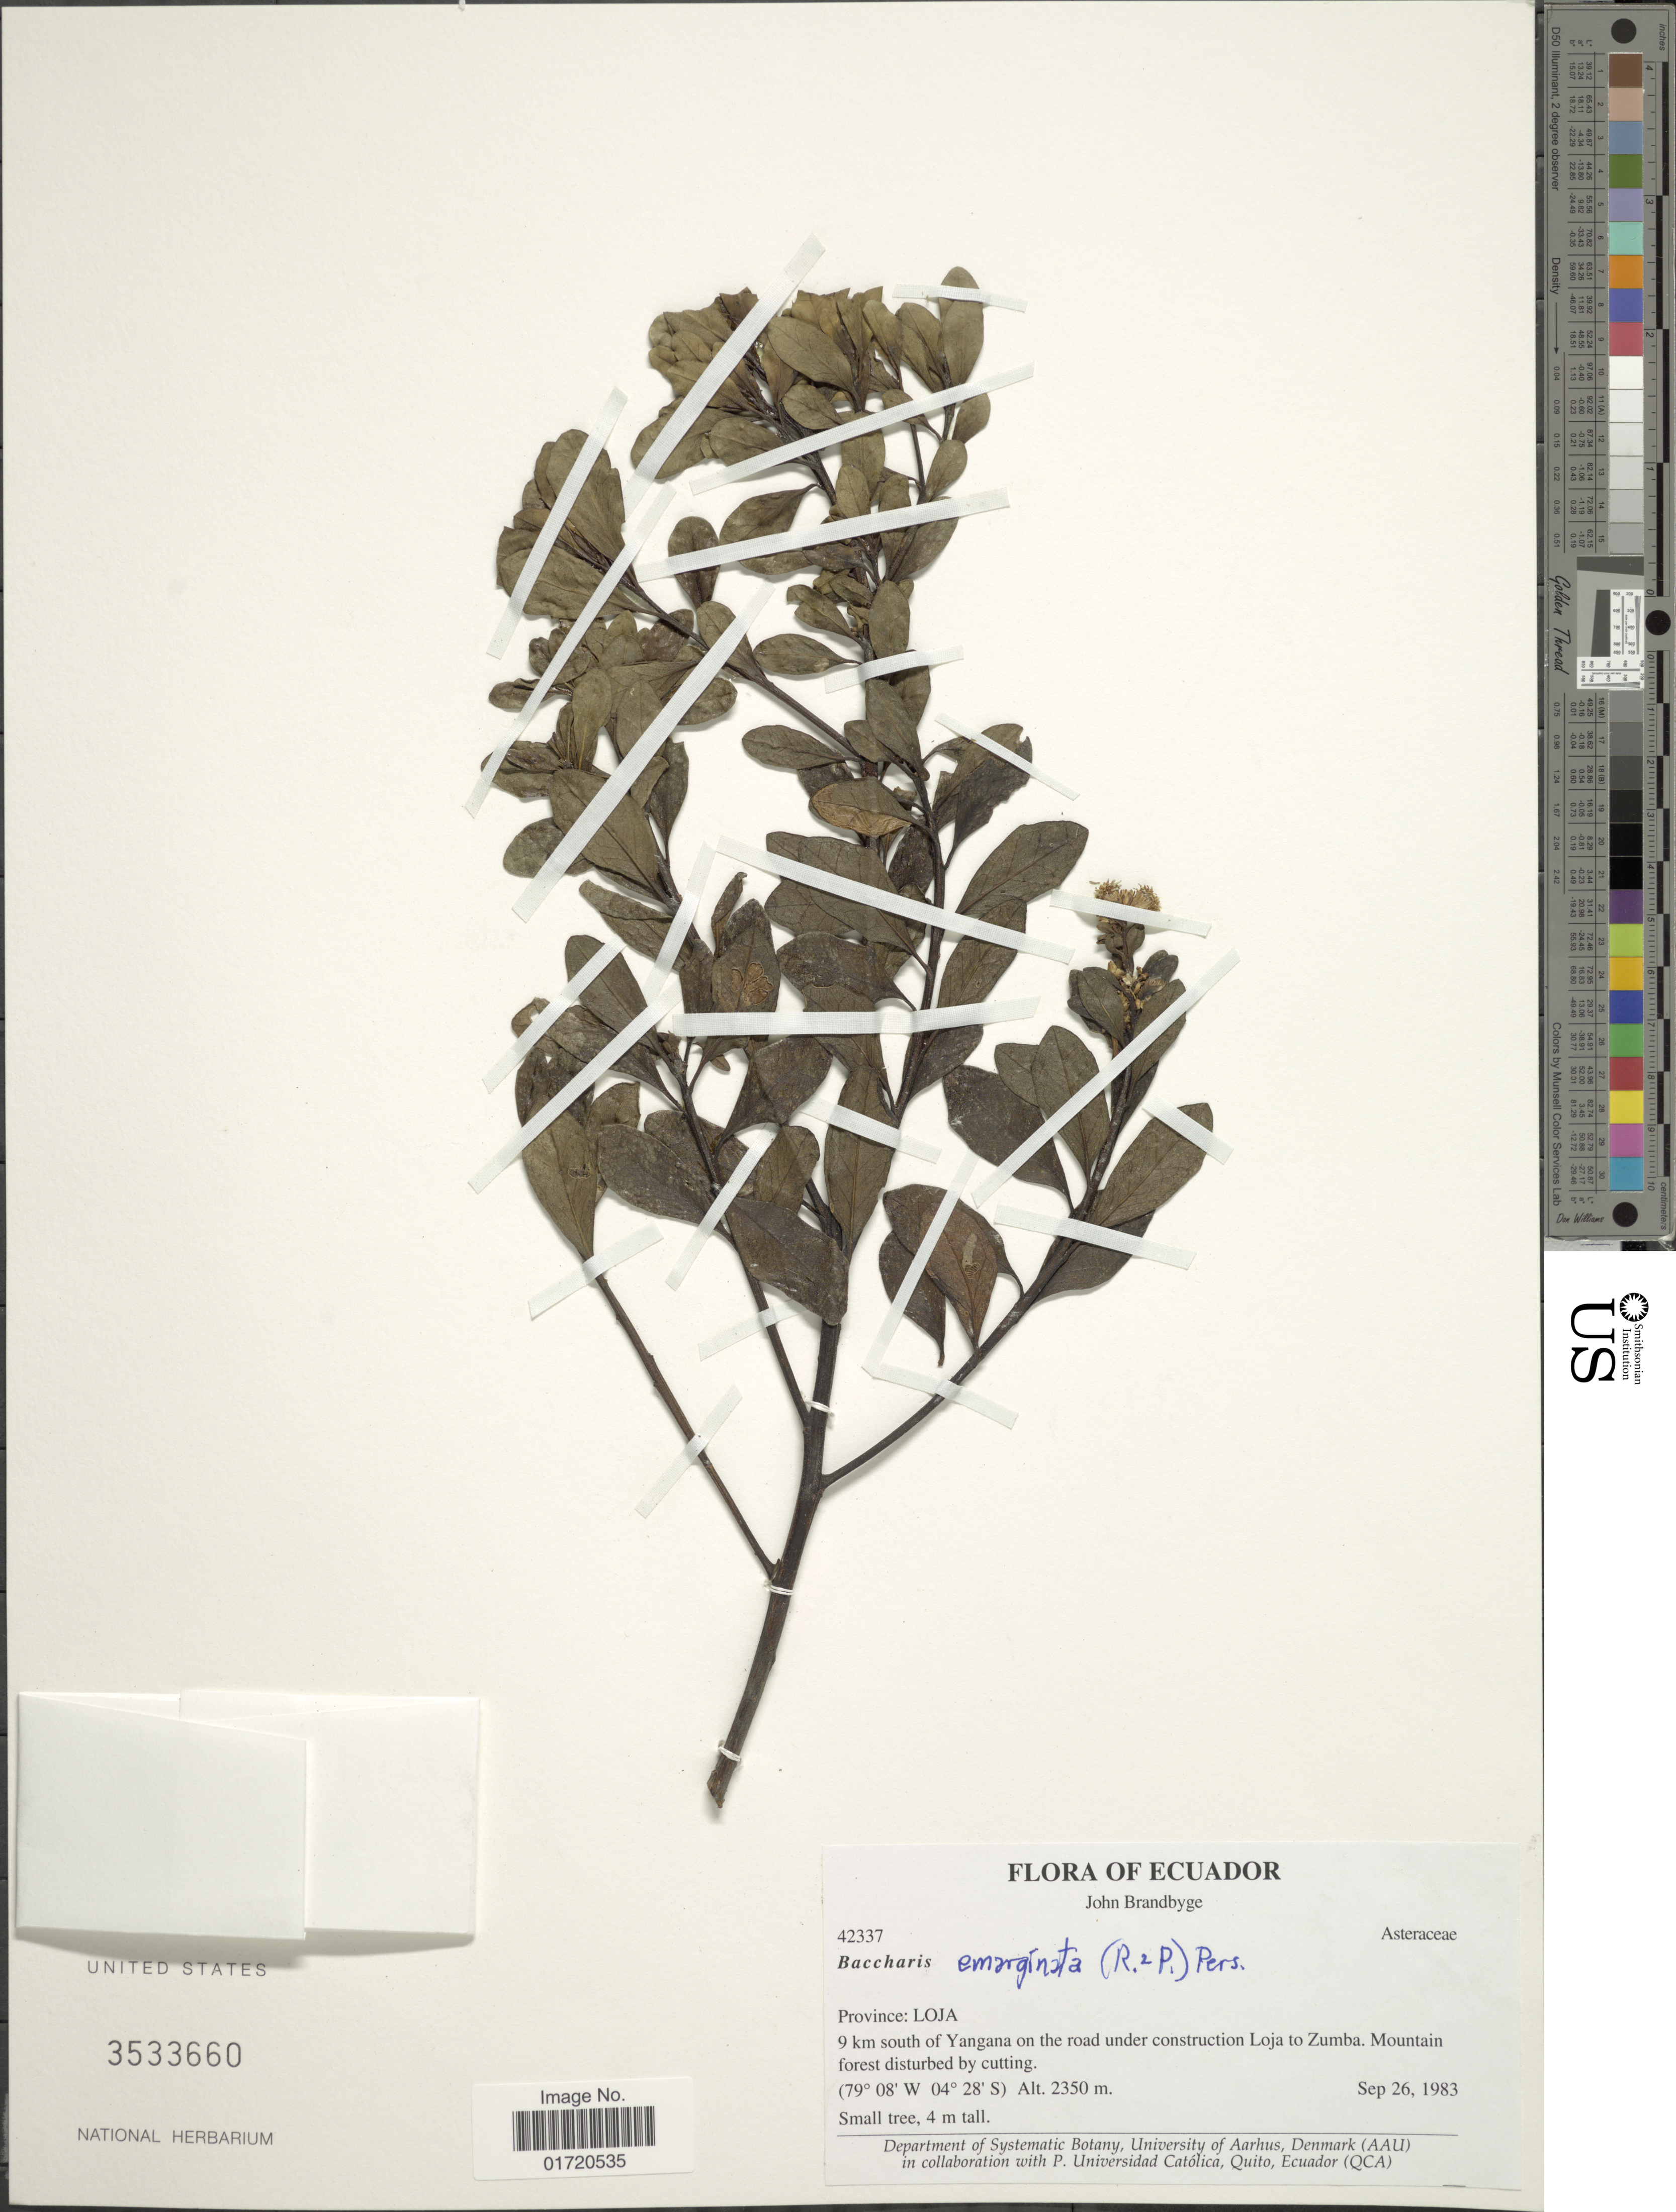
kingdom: Plantae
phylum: Tracheophyta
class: Magnoliopsida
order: Asterales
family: Asteraceae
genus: Baccharis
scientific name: Baccharis emarginata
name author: (Ruiz & Pav.) Pers.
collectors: J. Brandbyge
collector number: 42337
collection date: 1983-09-26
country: Ecuador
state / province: Loja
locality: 9 km south of Yangana on the road under construction Loja to Zumba.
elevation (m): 2350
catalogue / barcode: US 3533660